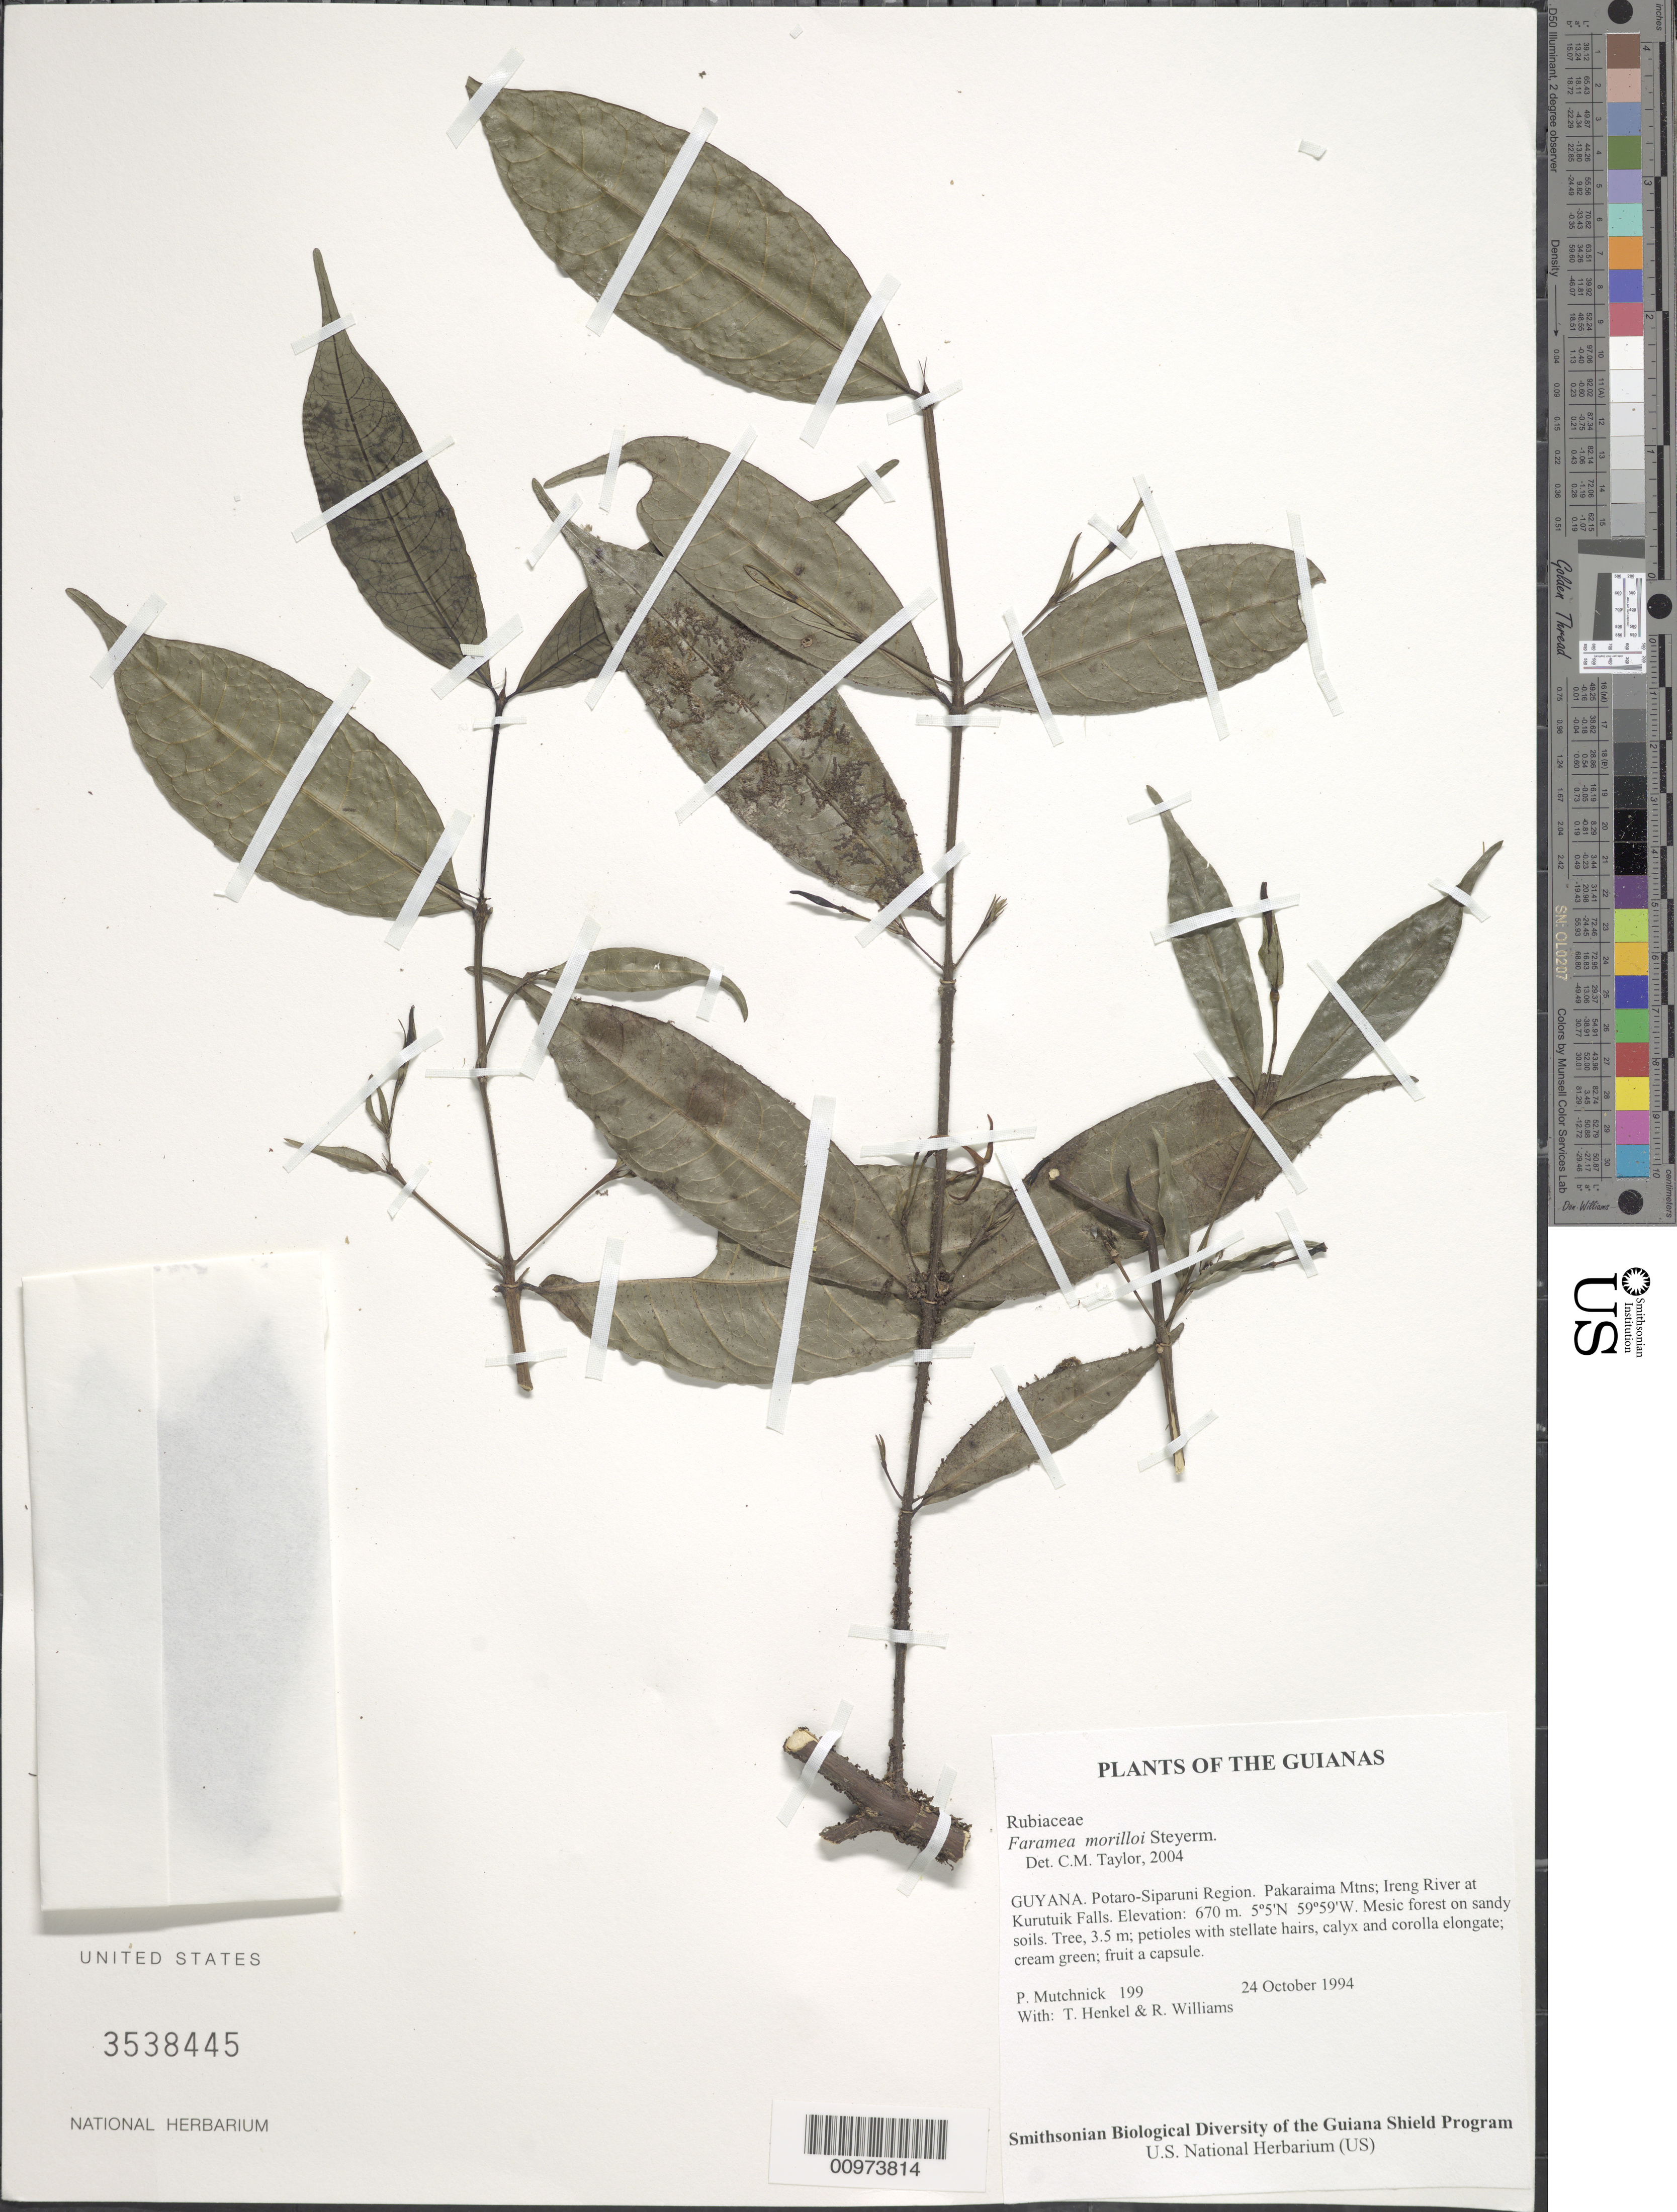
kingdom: Plantae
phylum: Tracheophyta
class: Magnoliopsida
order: Gentianales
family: Rubiaceae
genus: Faramea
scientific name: Faramea morilloi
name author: Steyerm.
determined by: Taylor, Charlotte M.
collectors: P. Mutchnick, T. Henkel & R. Williams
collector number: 199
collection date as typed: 24 October 1994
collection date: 1994-10-24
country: Guyana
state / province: Potaro-Siparuni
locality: Pakaraima Mtns; Ireng River at Kurutuik Falls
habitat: Mesic forest on sandy soils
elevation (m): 670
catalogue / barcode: US 3538445